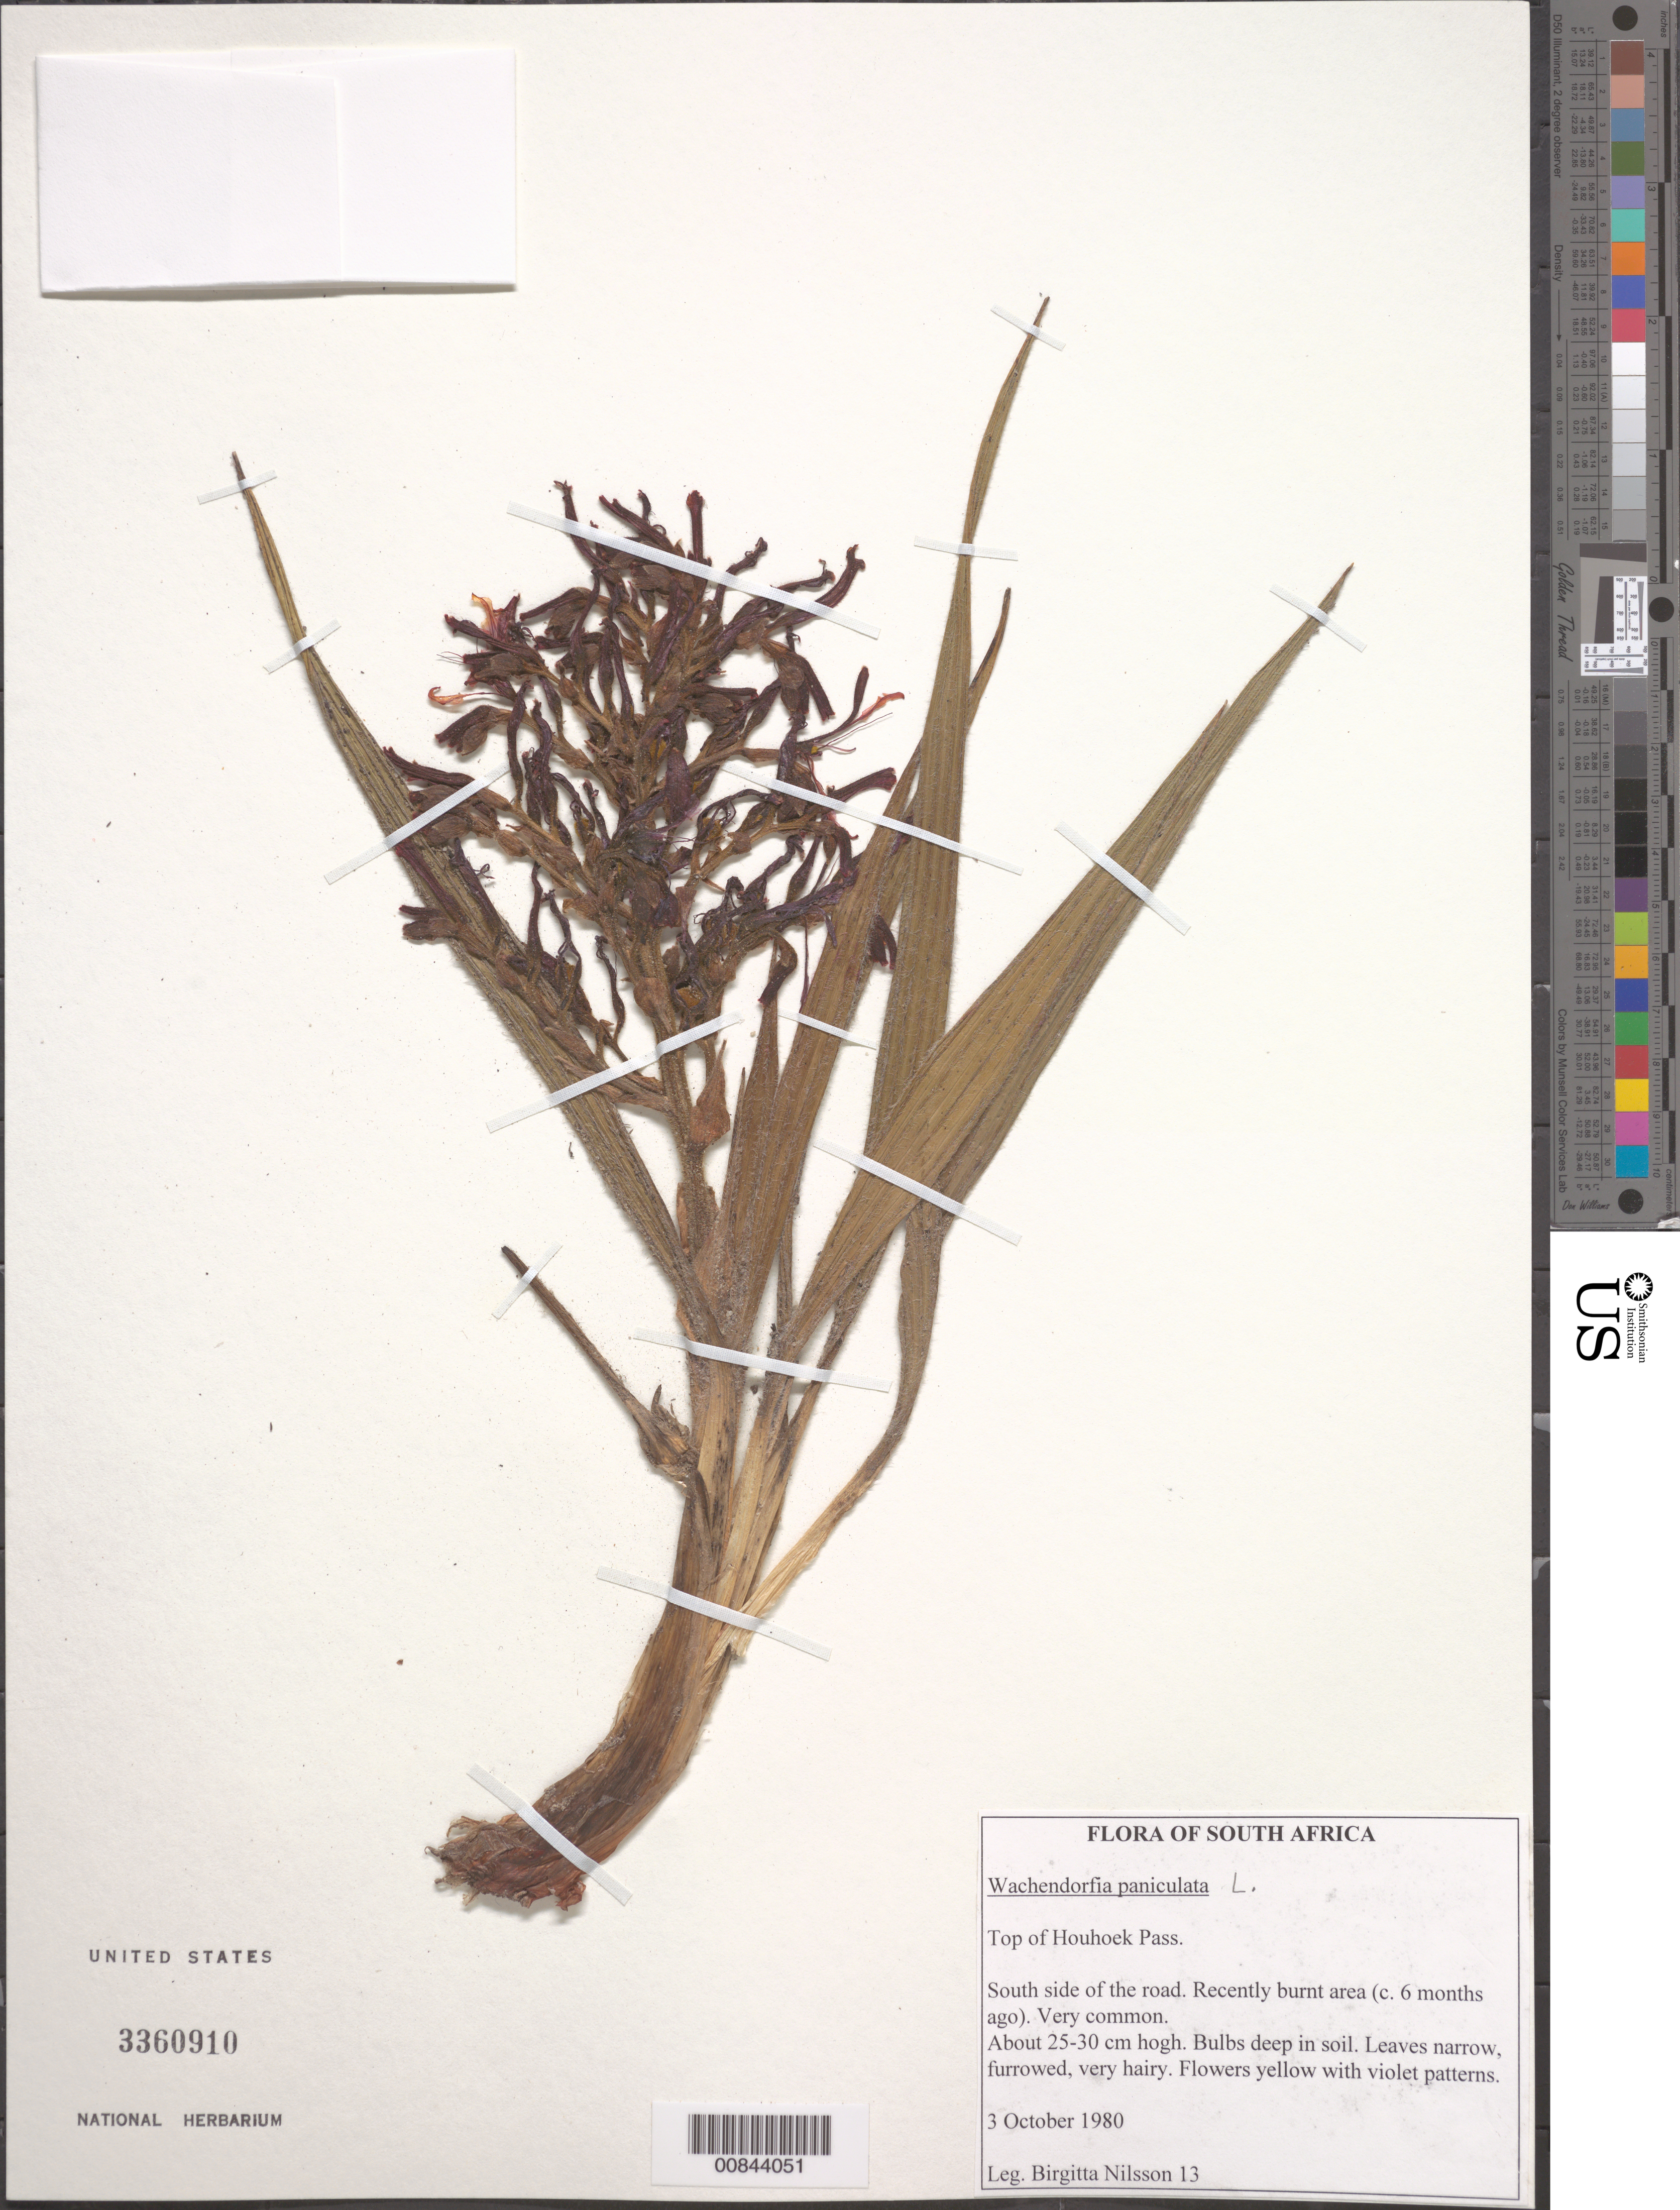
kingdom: Plantae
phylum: Tracheophyta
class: Liliopsida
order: Commelinales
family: Haemodoraceae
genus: Wachendorfia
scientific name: Wachendorfia paniculata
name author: L.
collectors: B. Carlin-Nilsson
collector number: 13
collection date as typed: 03 Oct 1980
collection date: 1980-10-03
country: South Africa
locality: Top of Houhoek Pass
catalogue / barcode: US 3360910